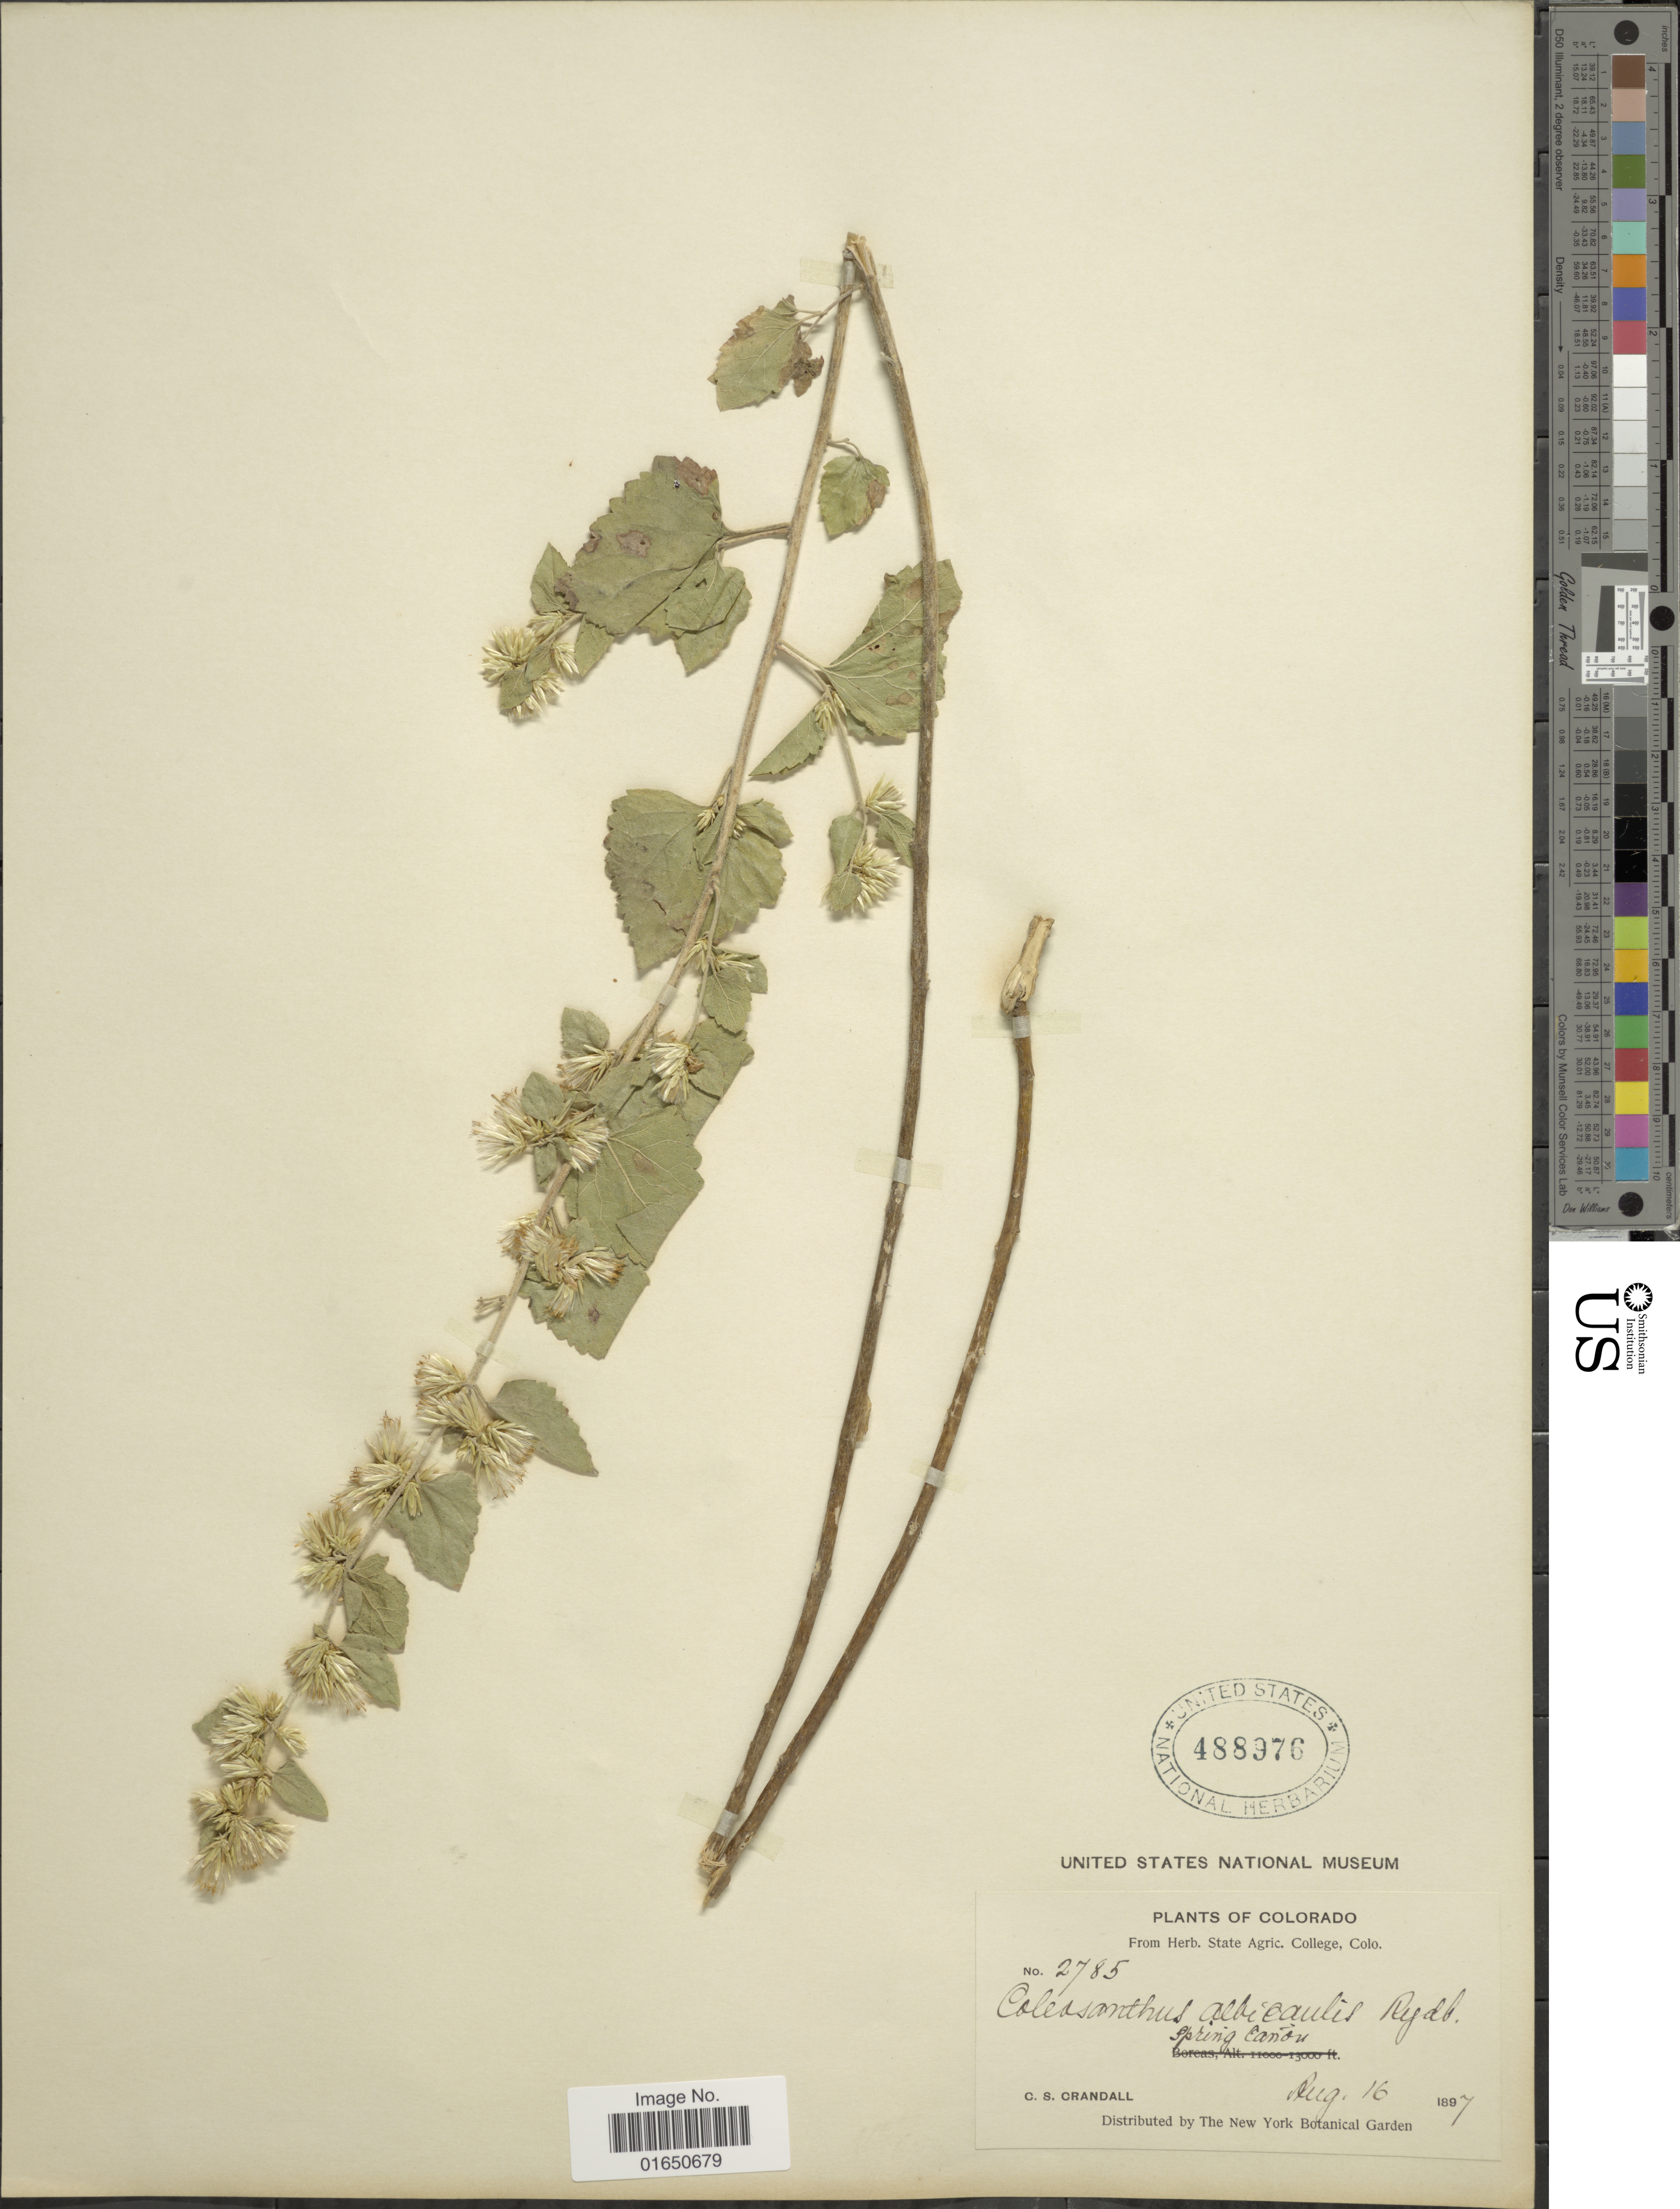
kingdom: Plantae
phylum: Tracheophyta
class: Magnoliopsida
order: Asterales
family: Asteraceae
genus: Brickellia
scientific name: Brickellia californica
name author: (Torr. & A. Gray) A. Gray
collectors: C. Crandall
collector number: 2785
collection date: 1897-08-16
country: United States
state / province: Colorado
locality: Spring Cañon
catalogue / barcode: US 488976